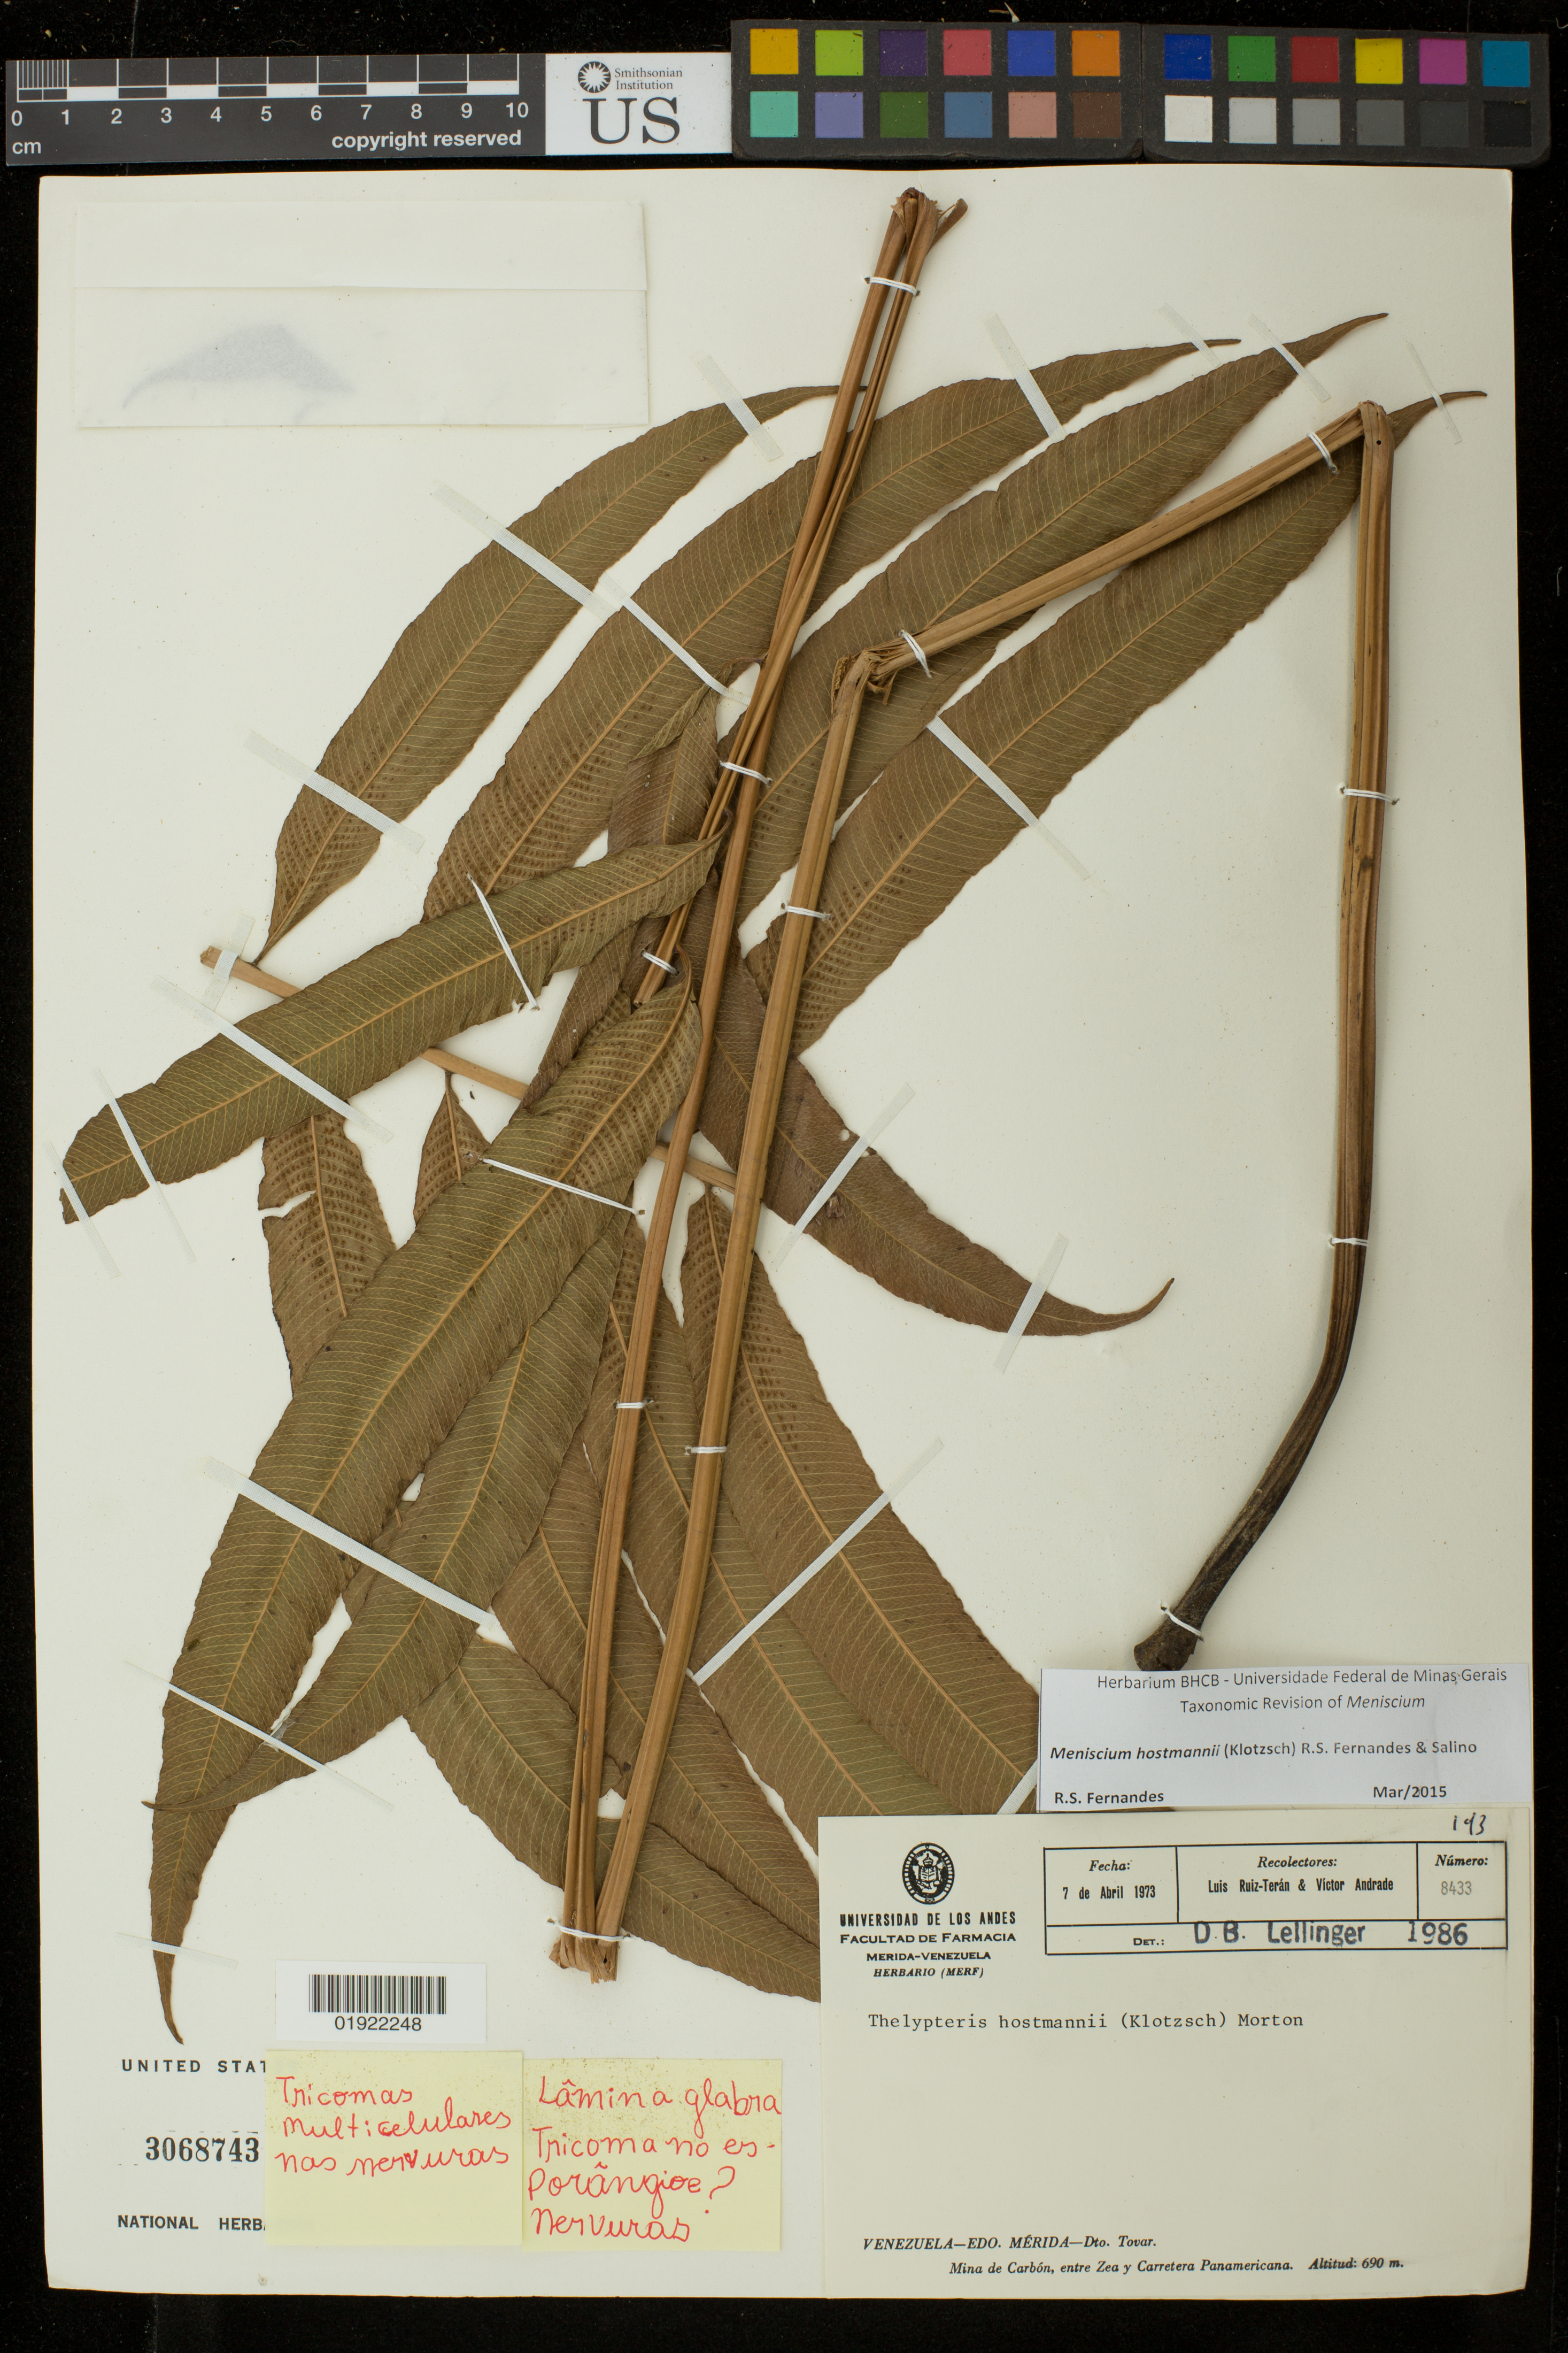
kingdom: Plantae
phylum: Tracheophyta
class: Polypodiopsida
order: Polypodiales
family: Thelypteridaceae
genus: Meniscium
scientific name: Meniscium hostmannii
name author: (Klotzsch) R.S. Fernandes & Salino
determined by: Fernandes, R. S.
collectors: L. E. Ruíz-Terán & V. Andrade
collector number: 8433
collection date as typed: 7 de abril 1973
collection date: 1973-04-07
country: Venezuela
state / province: Mérida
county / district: Tovar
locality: Mina de Carbon, entre Zea y Carretera Panamericana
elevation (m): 690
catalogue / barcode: US 3068743